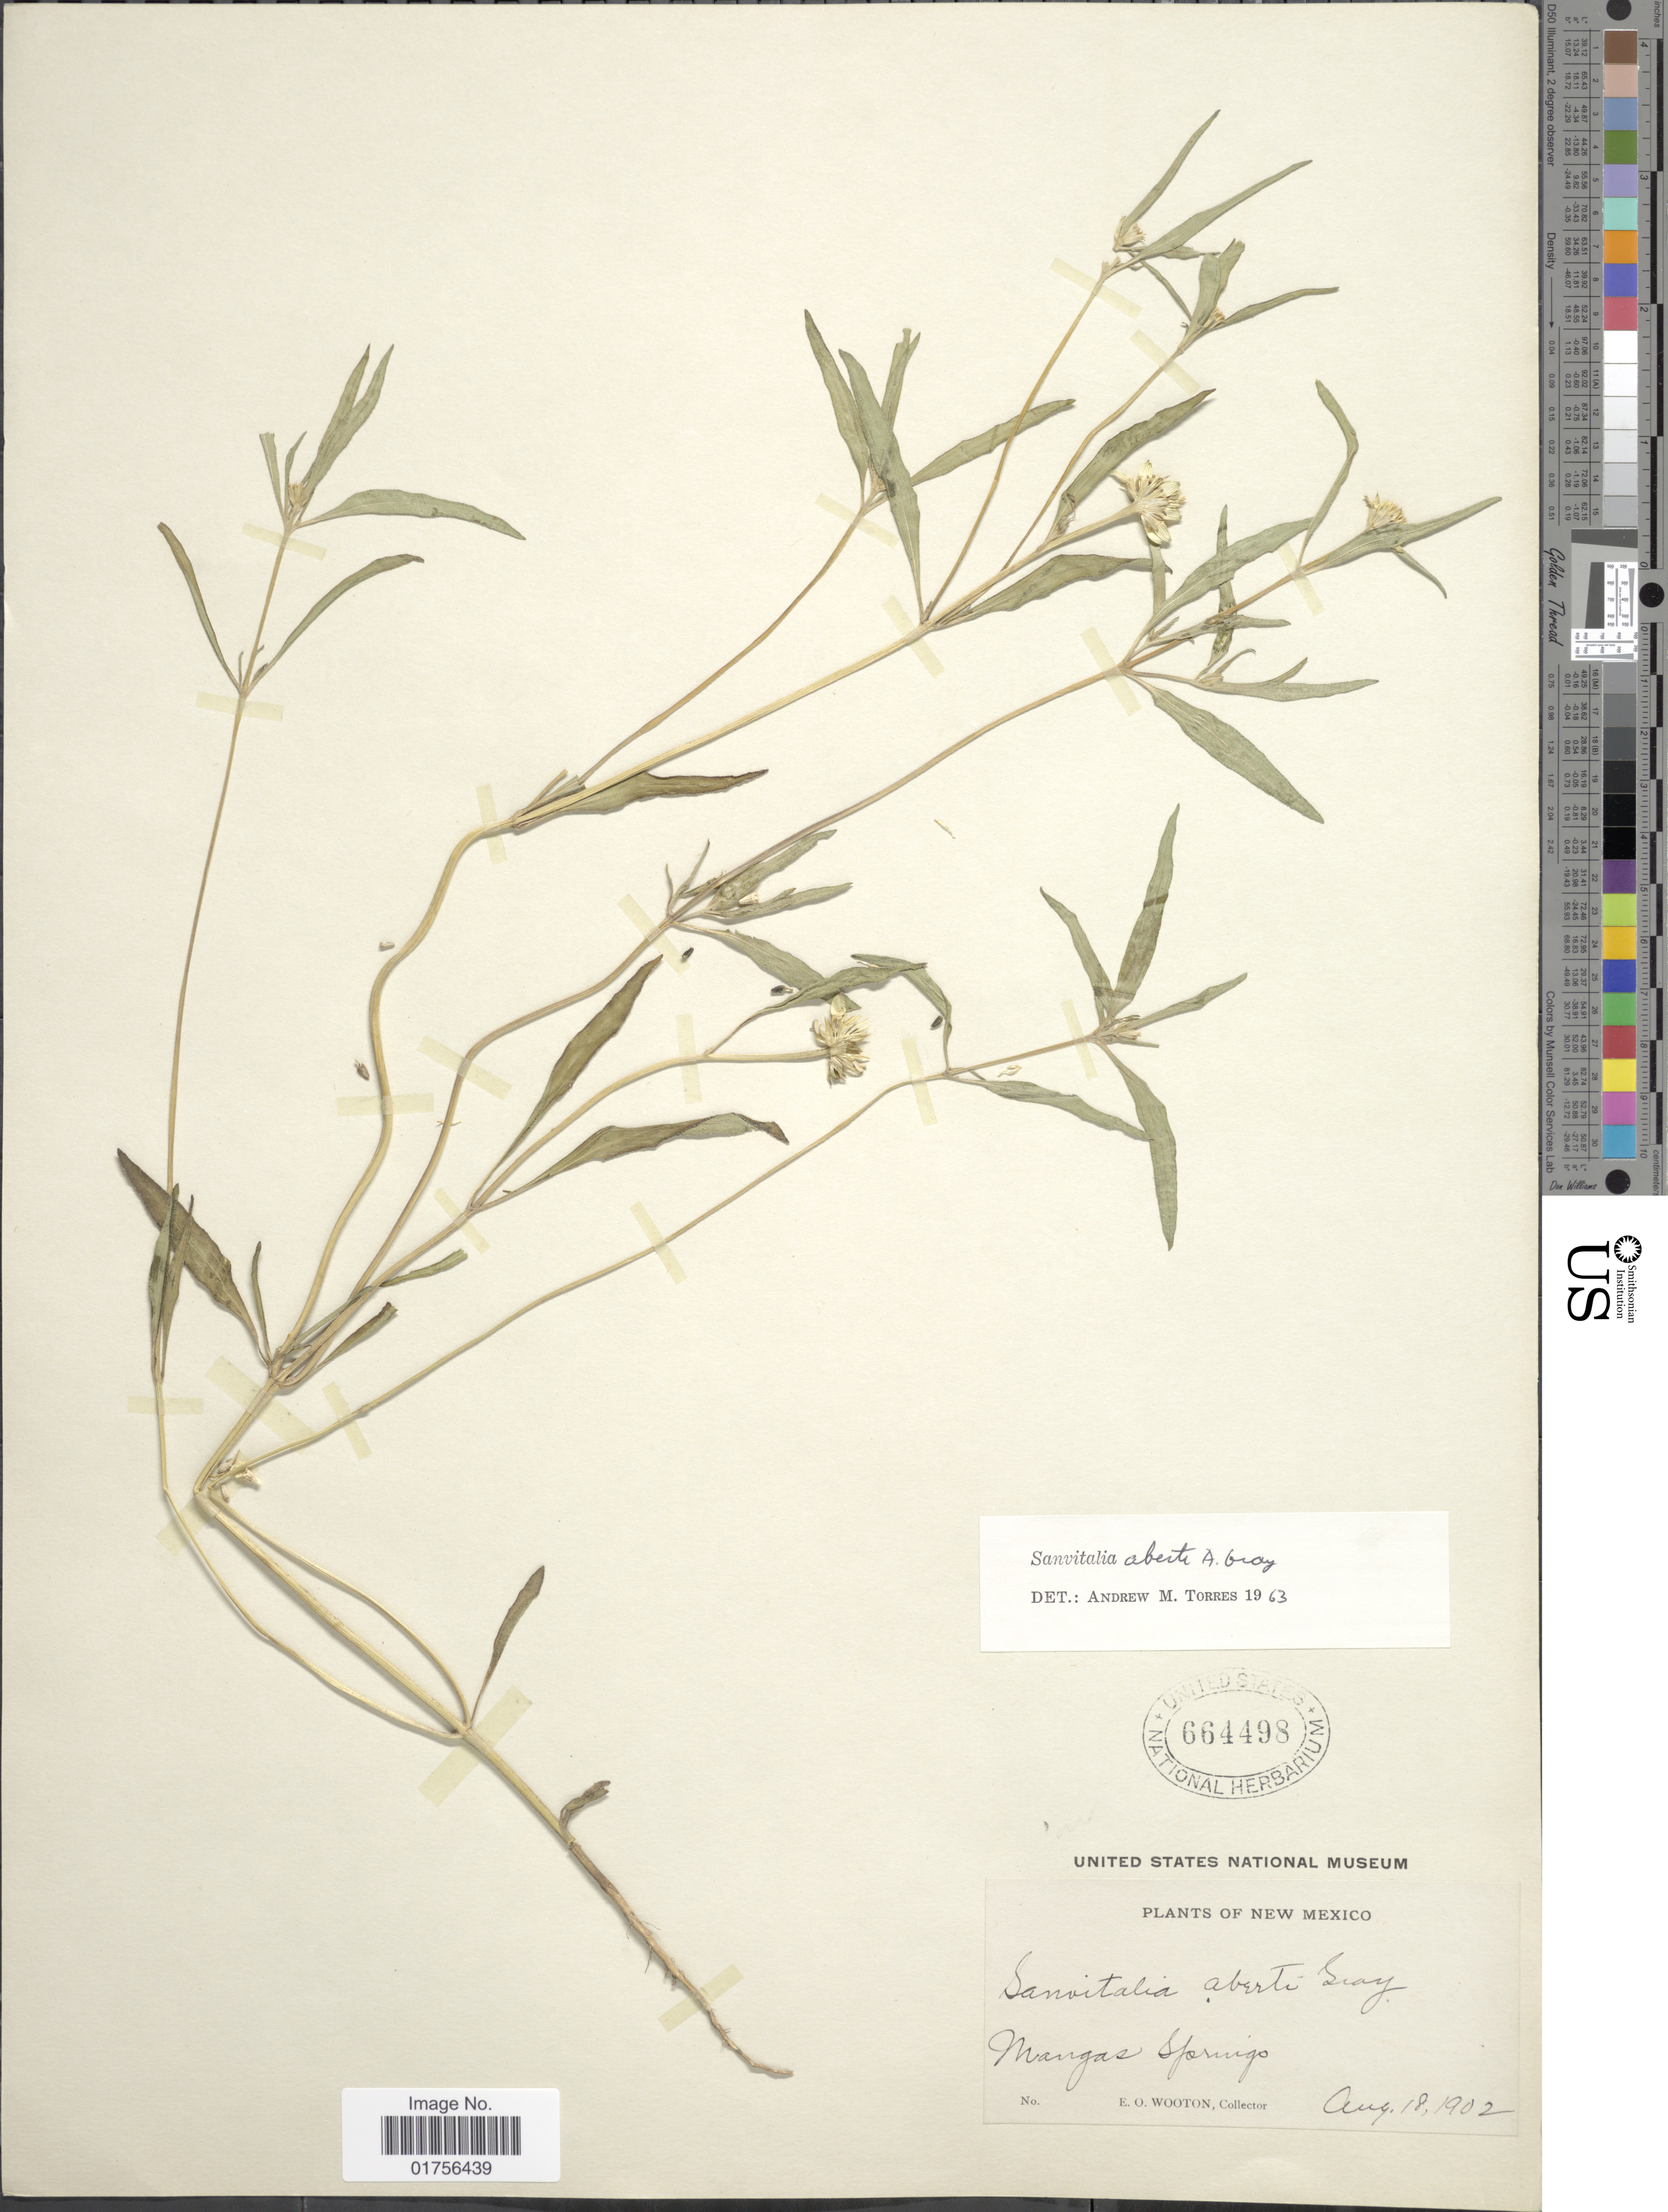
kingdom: Plantae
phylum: Tracheophyta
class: Magnoliopsida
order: Asterales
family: Asteraceae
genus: Sanvitalia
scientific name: Sanvitalia aberti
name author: A. Gray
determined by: Skibicki, Samuel V.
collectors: E. O. Wooton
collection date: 1902-08-18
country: United States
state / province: New Mexico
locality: Mangas Springs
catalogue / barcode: US 664498